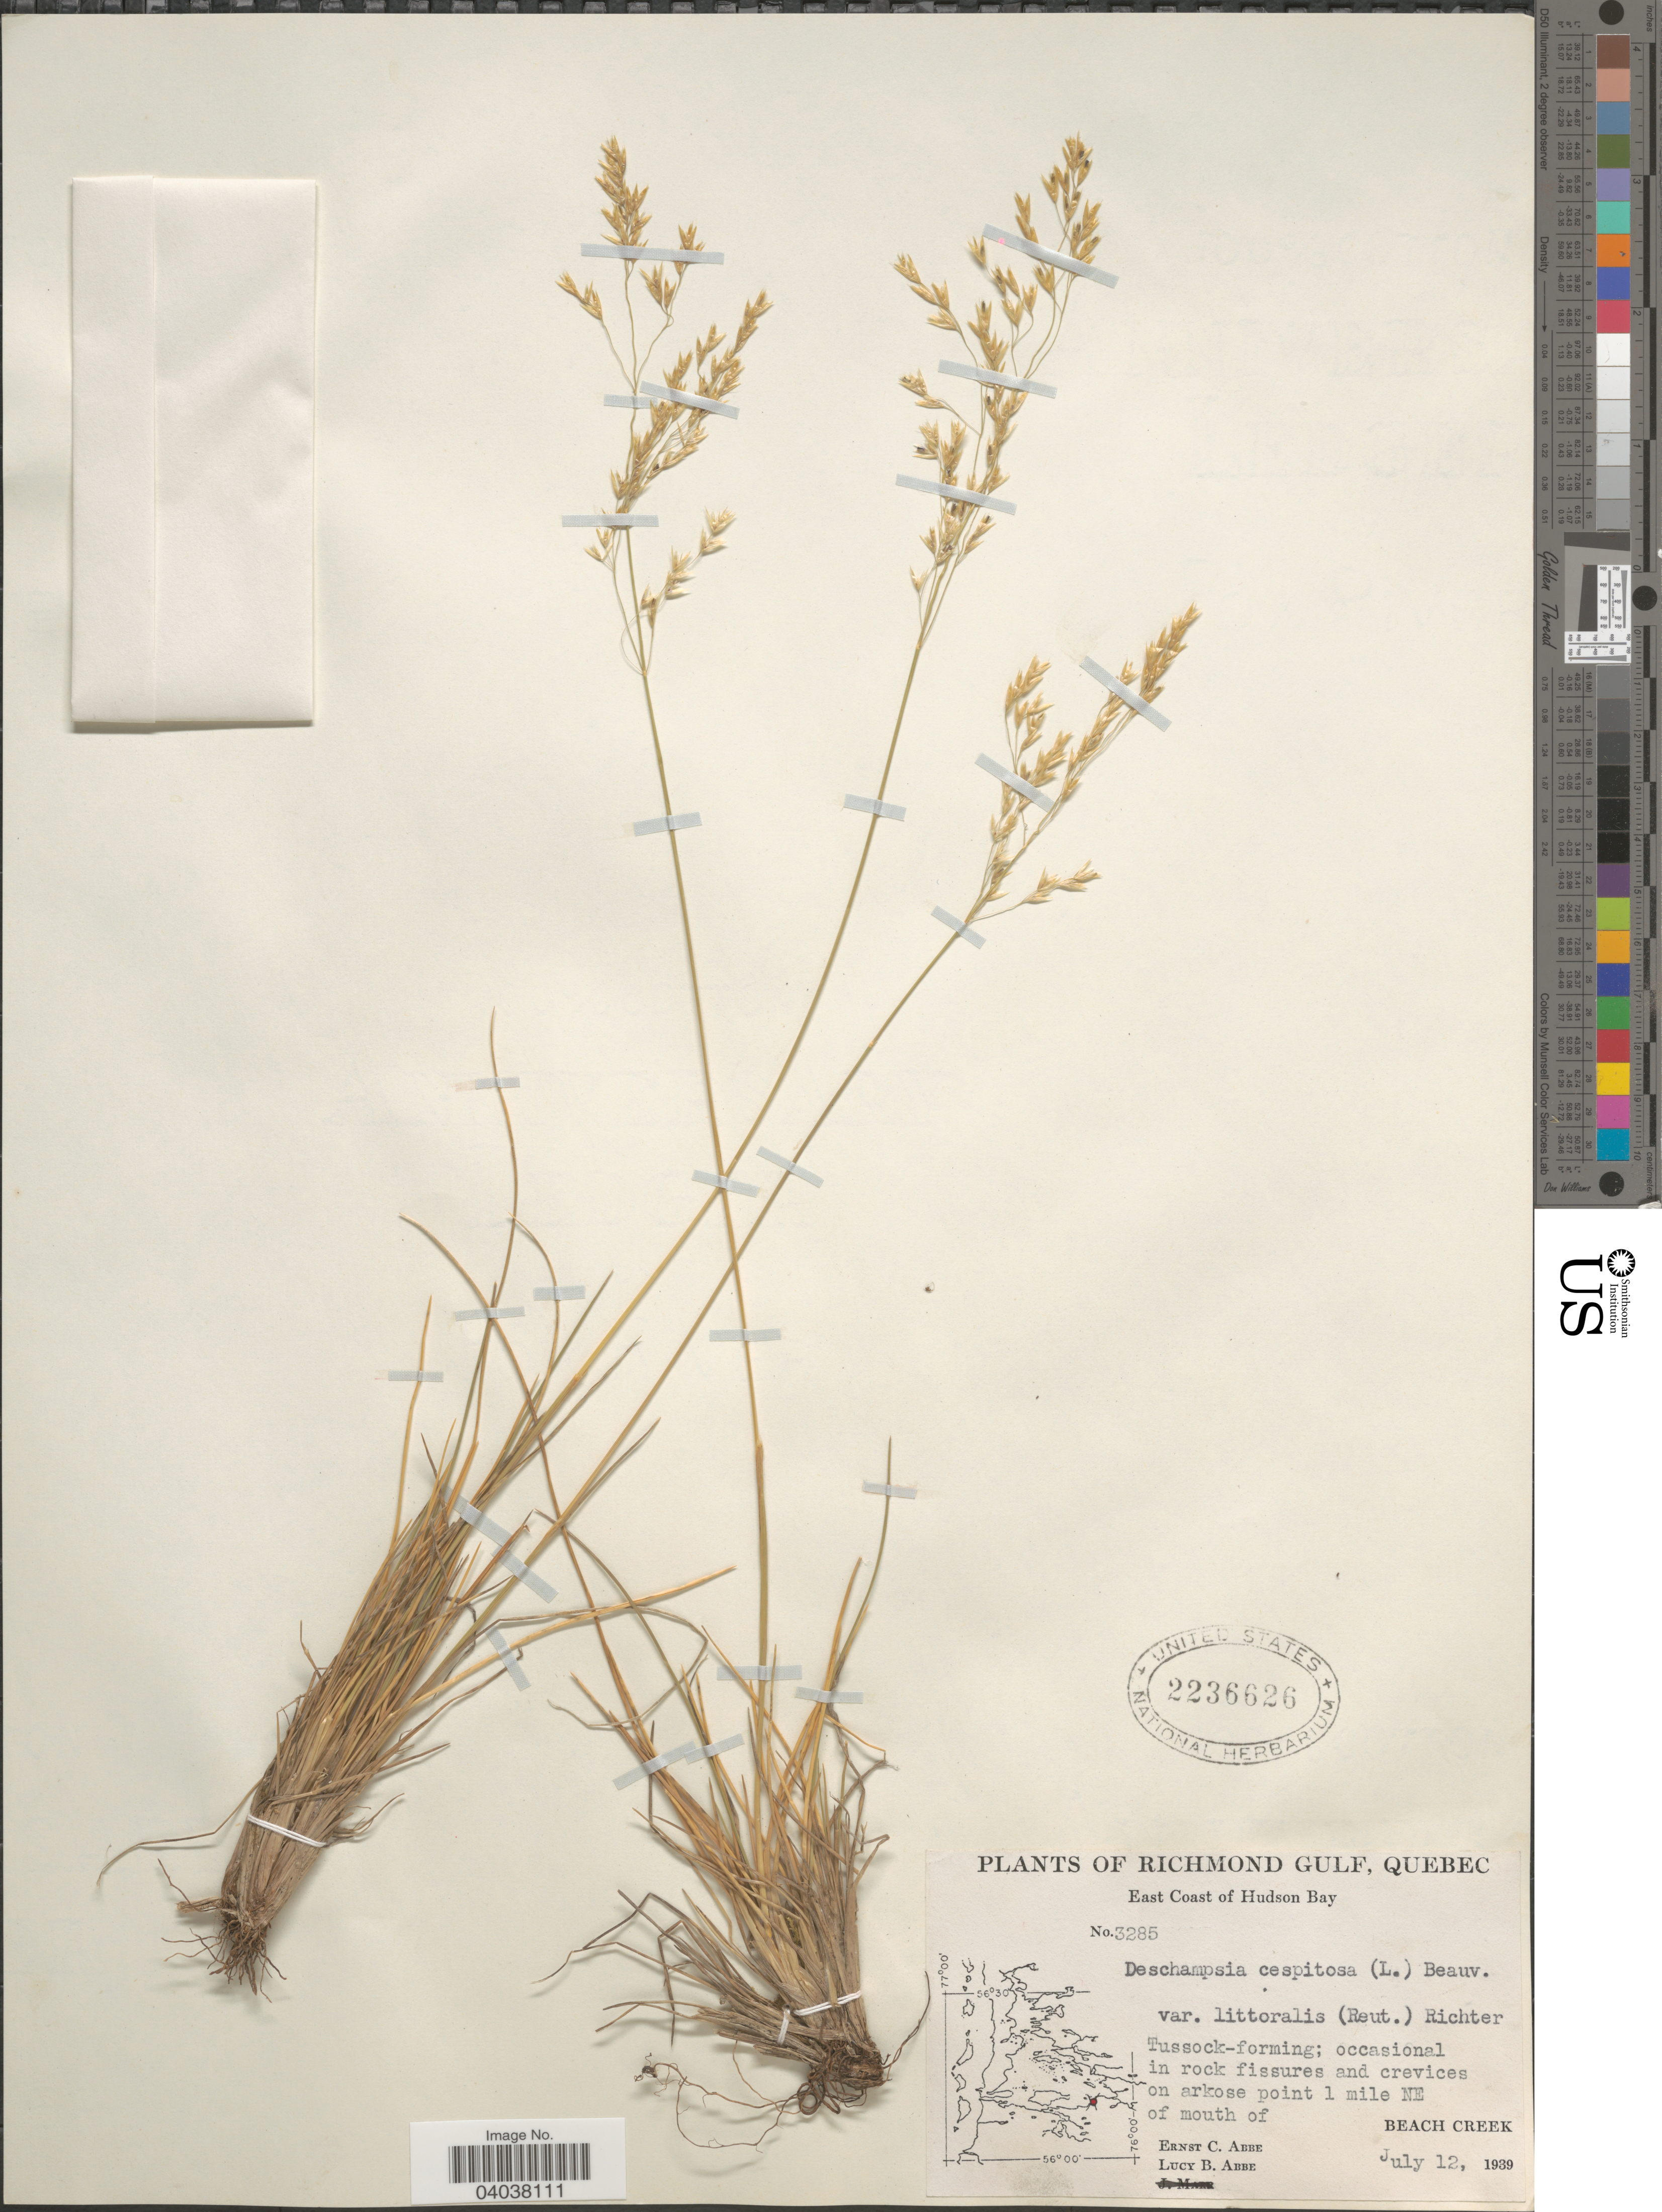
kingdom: Plantae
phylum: Tracheophyta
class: Liliopsida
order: Poales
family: Poaceae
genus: Deschampsia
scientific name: Deschampsia cespitosa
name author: (L.) P. Beauv.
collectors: E. C. Abbe & L. B. Abbe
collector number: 3285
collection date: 1939-07-12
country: Canada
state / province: Quebec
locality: Richmond Gulf. East Coast of Hudson Bay. On arkose point 1 mile NE of mouth of Beach Creek.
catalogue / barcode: US 2236626